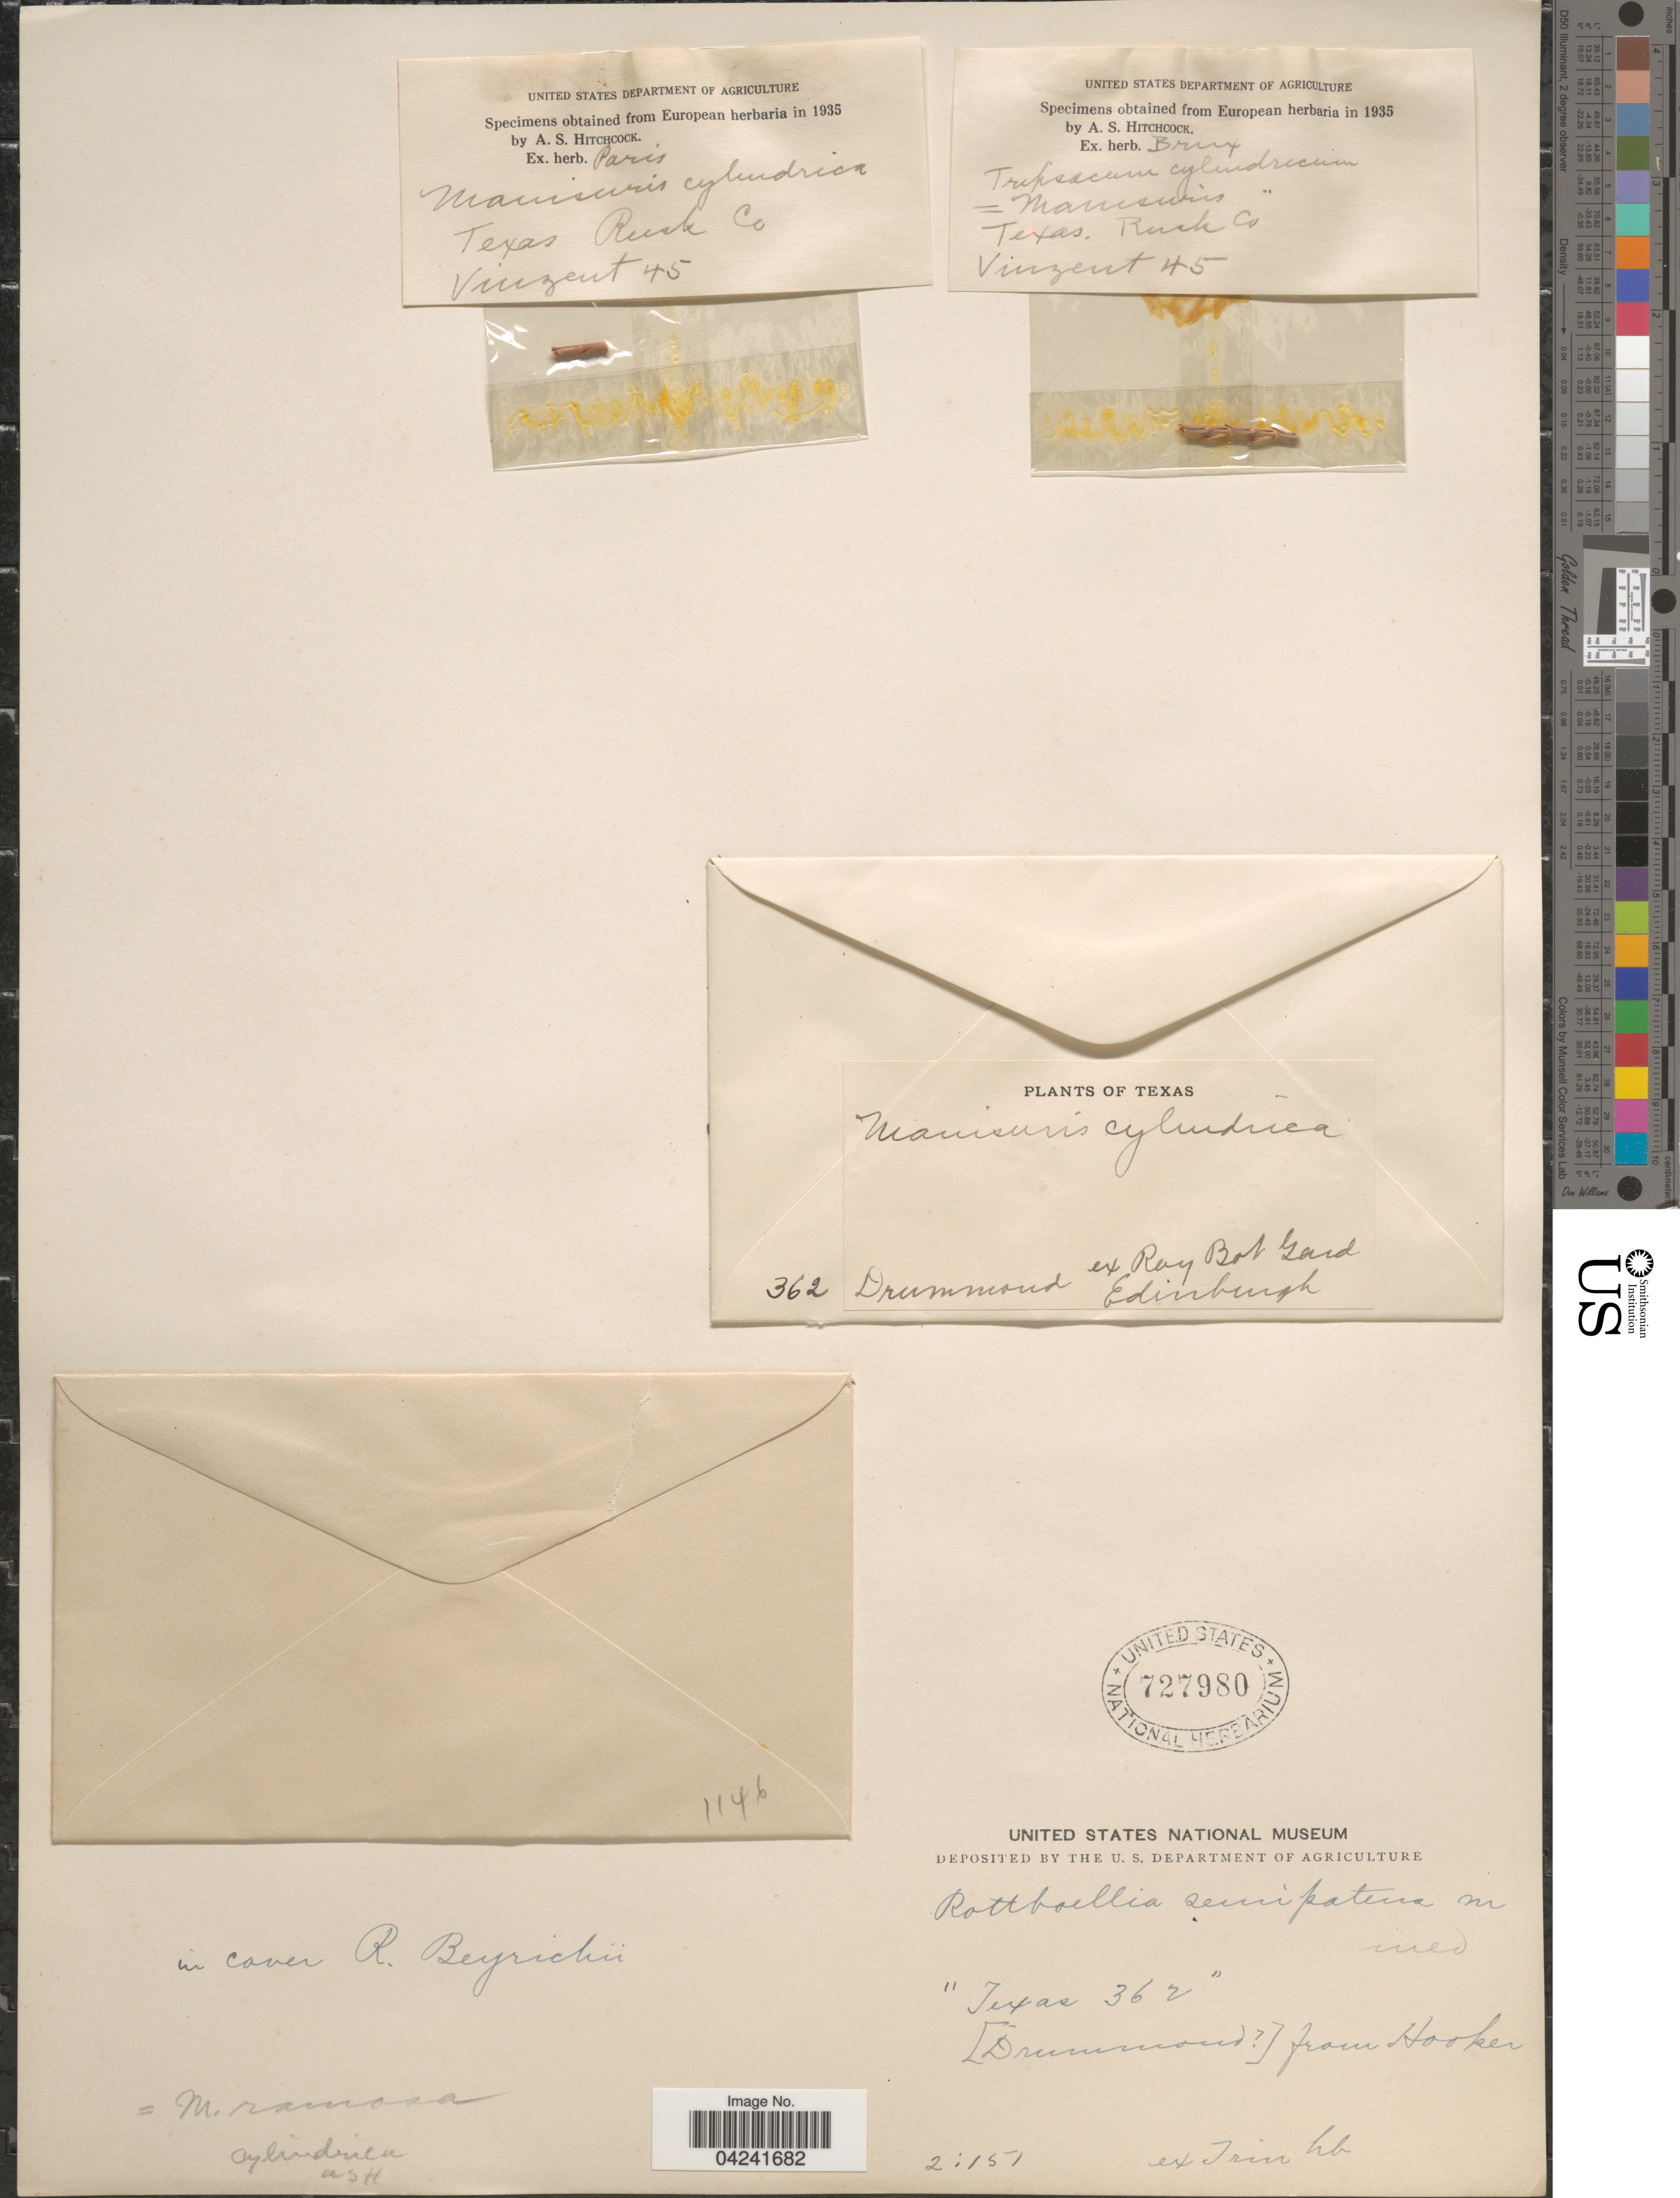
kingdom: Plantae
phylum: Tracheophyta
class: Liliopsida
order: Poales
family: Poaceae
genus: Mnesithea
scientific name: Mnesithea cylindrica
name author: (Michx.) de Koning & Sosef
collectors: -. Vinzent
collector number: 45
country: United States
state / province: Texas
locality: Rusk Co.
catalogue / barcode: US 727980-3